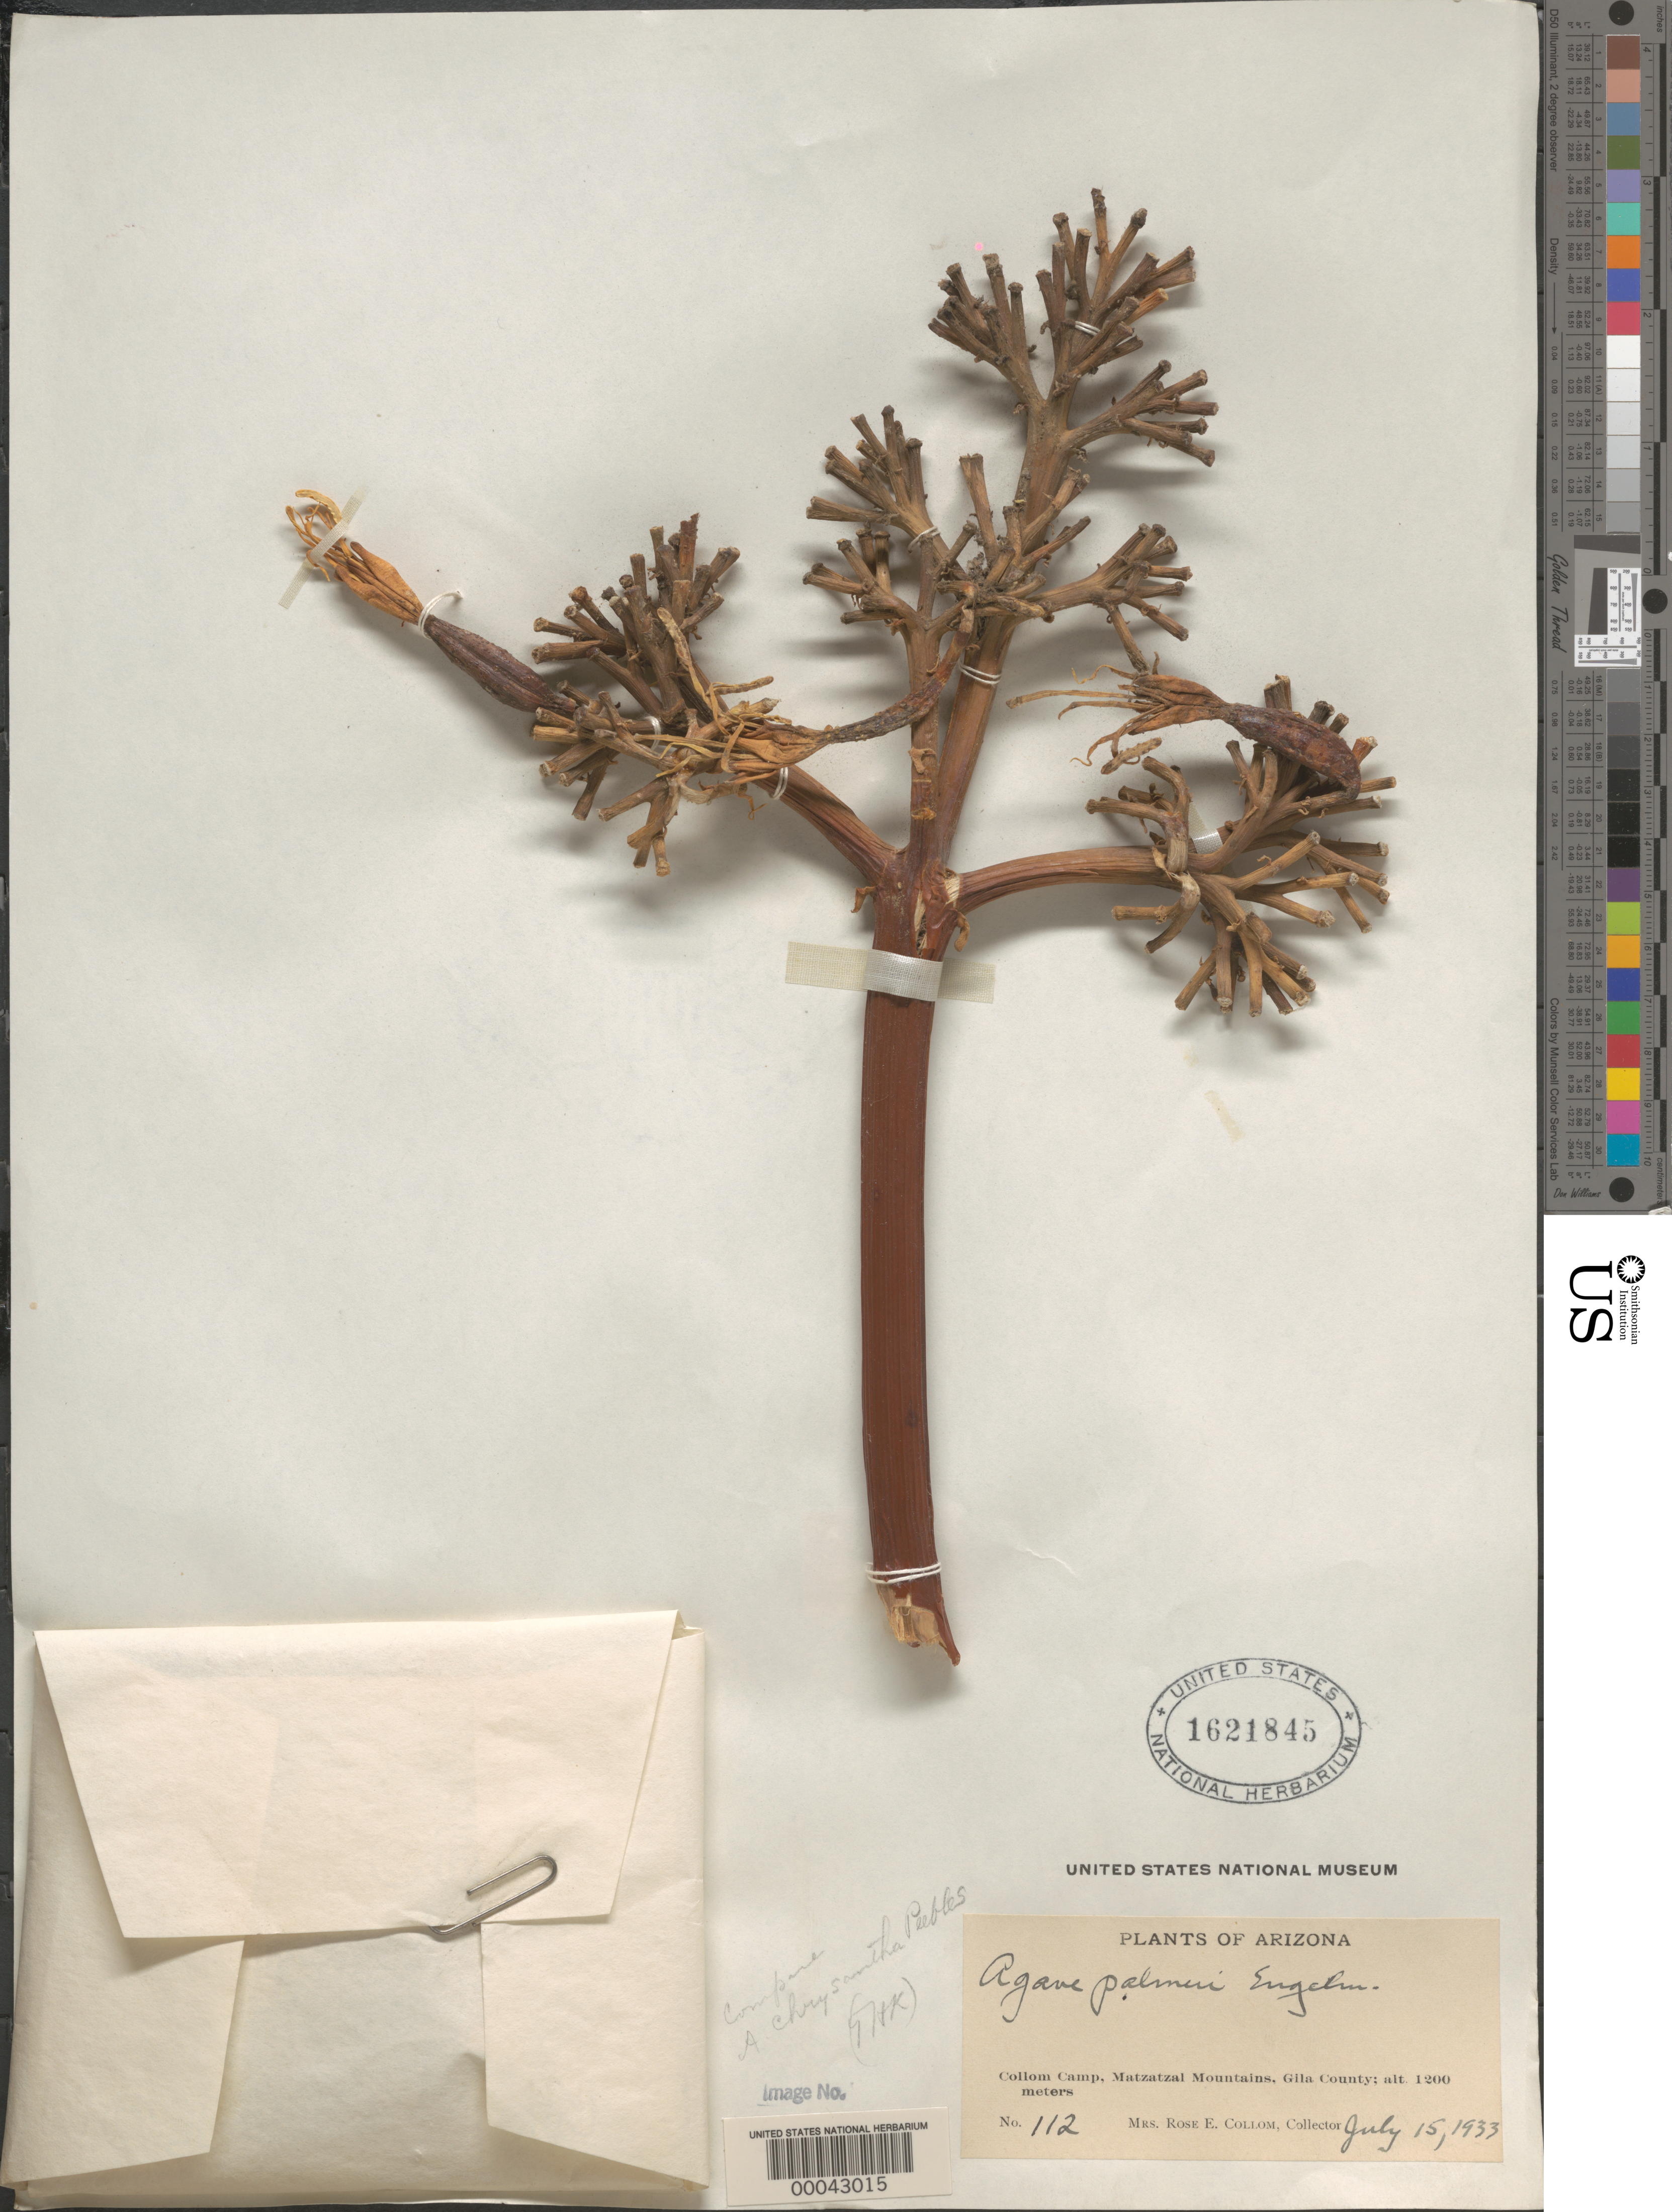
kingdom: Plantae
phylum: Tracheophyta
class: Liliopsida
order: Asparagales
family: Asparagaceae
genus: Agave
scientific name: Agave chrysantha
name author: Peebles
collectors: R. E. Collom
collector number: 112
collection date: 1933-07-15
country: United States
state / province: Arizona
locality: Collom Camp, Matzatzal Mountains. Gila County.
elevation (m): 1200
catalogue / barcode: US 1621845